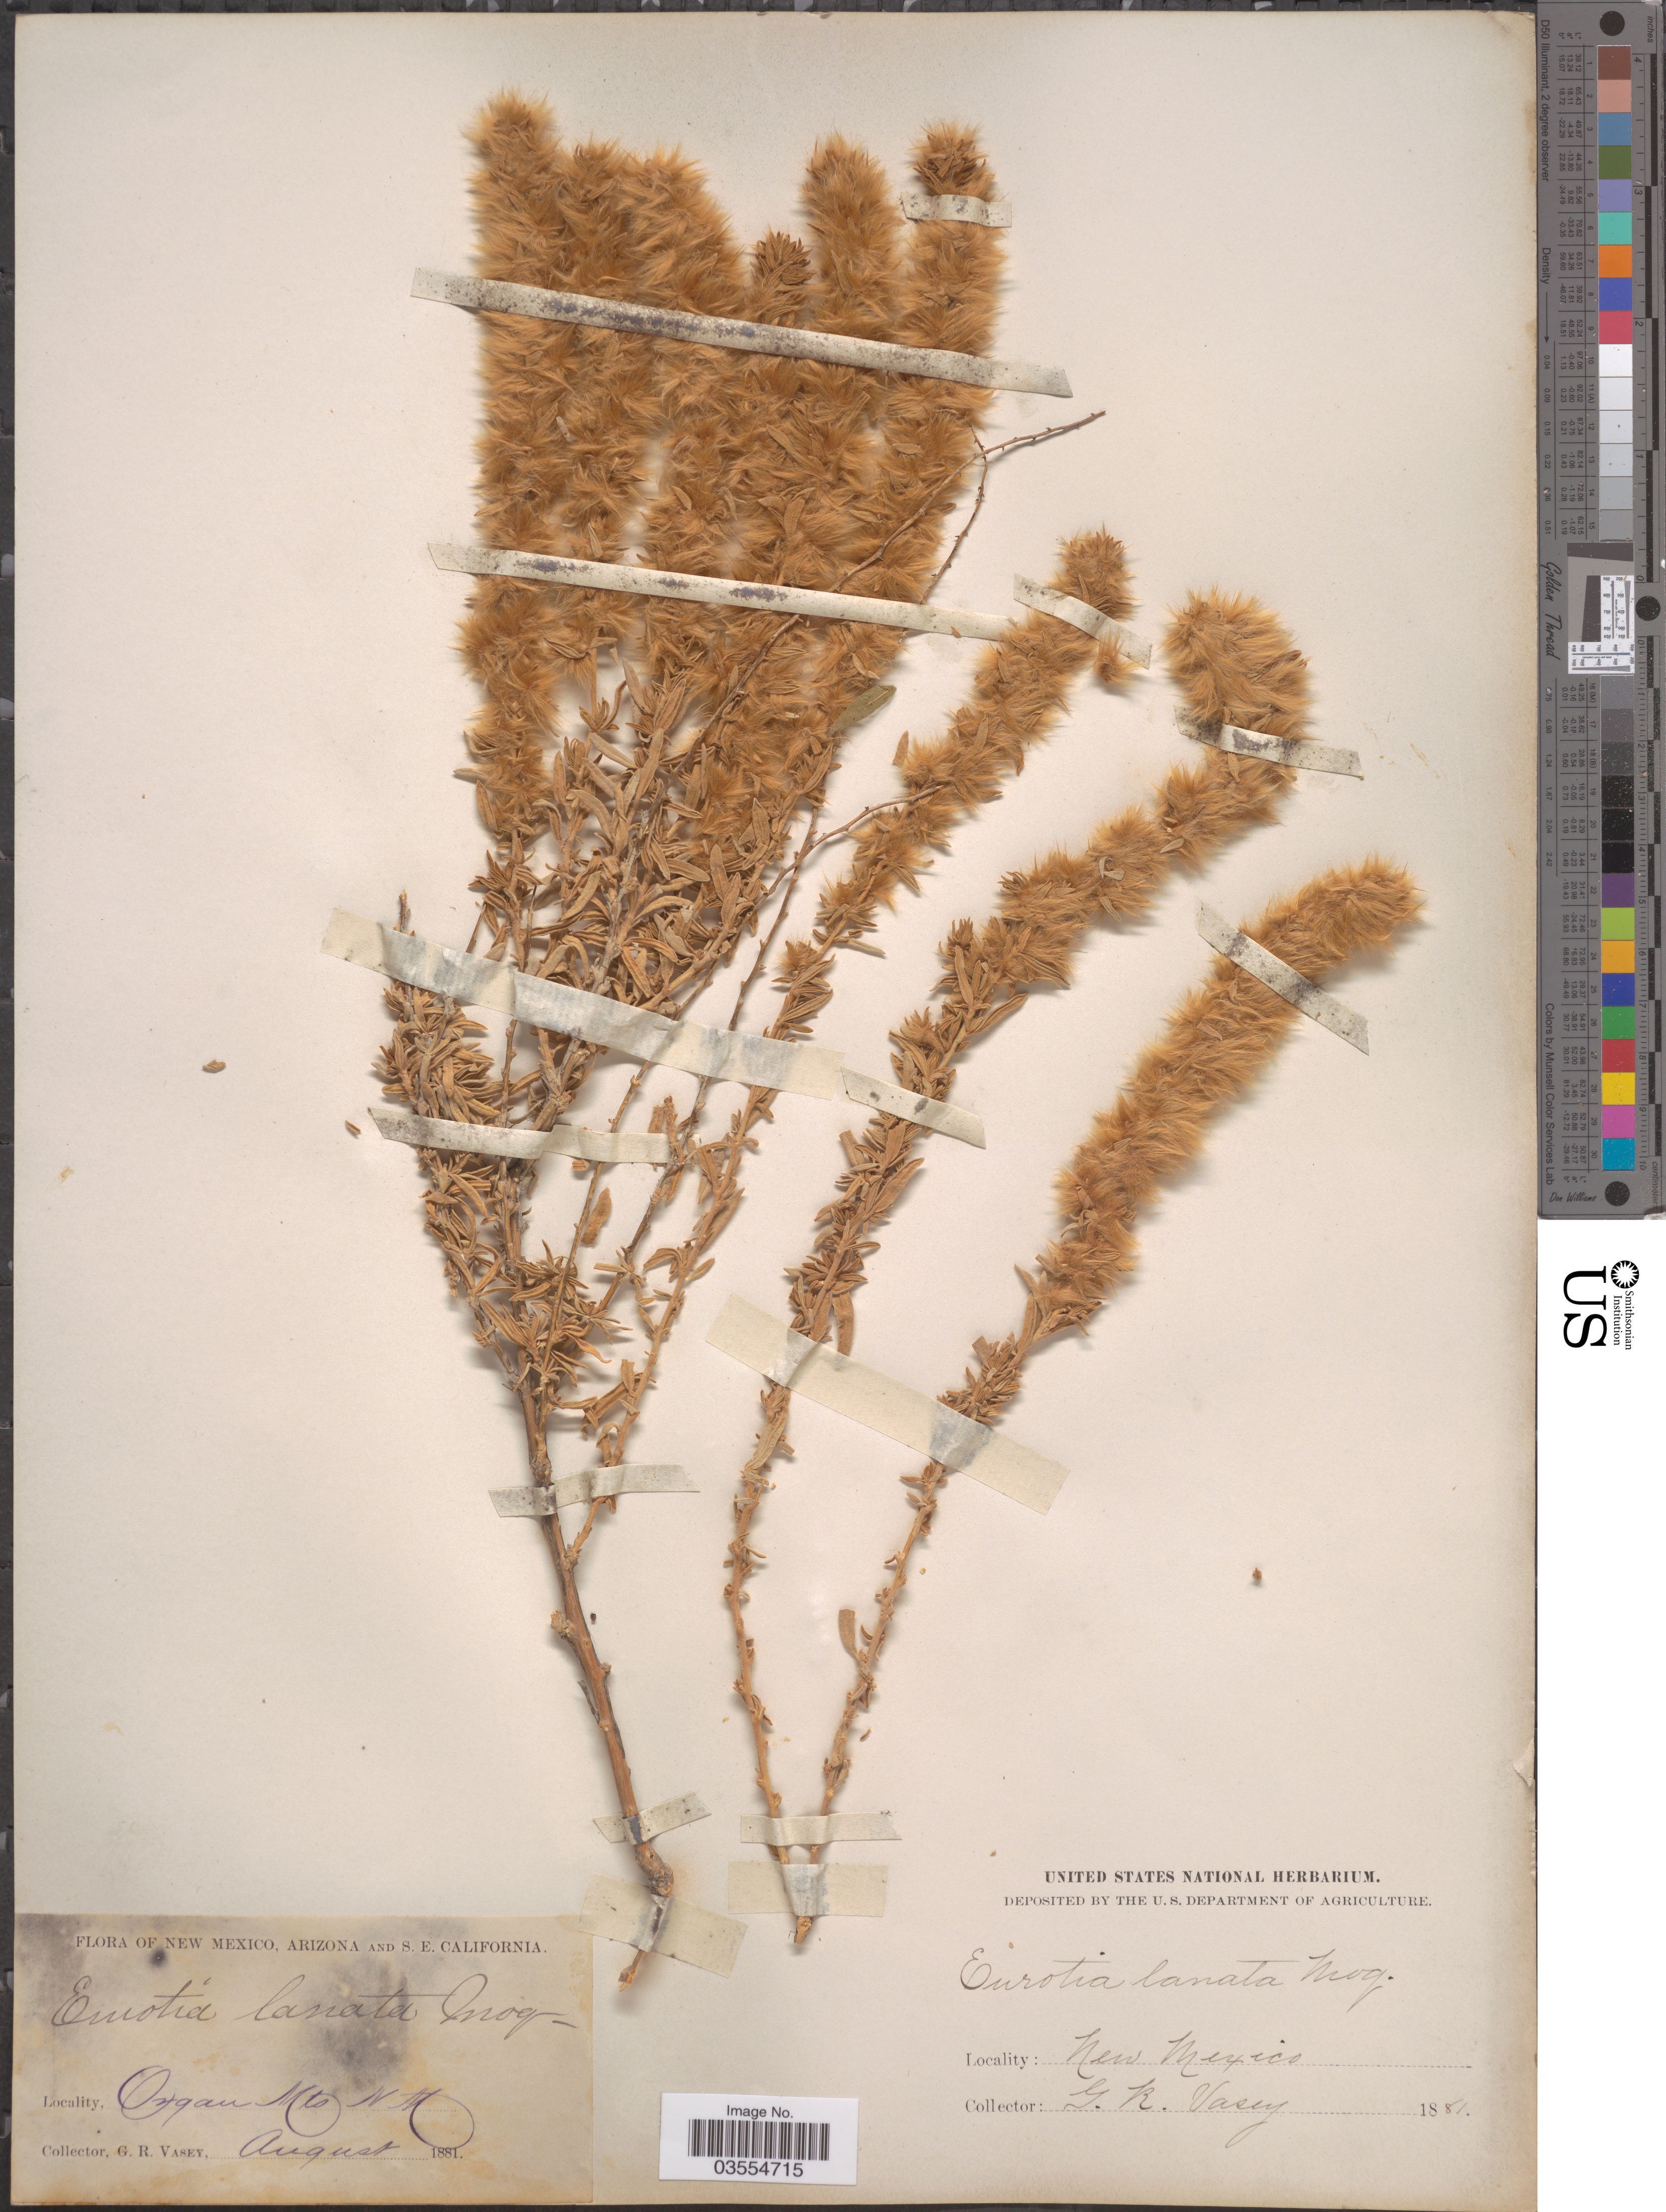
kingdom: Plantae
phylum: Tracheophyta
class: Magnoliopsida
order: Caryophyllales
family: Amaranthaceae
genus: Krascheninnikovia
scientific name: Krascheninnikovia lanata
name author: (Pursh) A. Meeuse & A.Smit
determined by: U.S. National Herbarium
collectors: G. R. Vasey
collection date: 1881-08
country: United States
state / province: New Mexico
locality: Organ Mts.